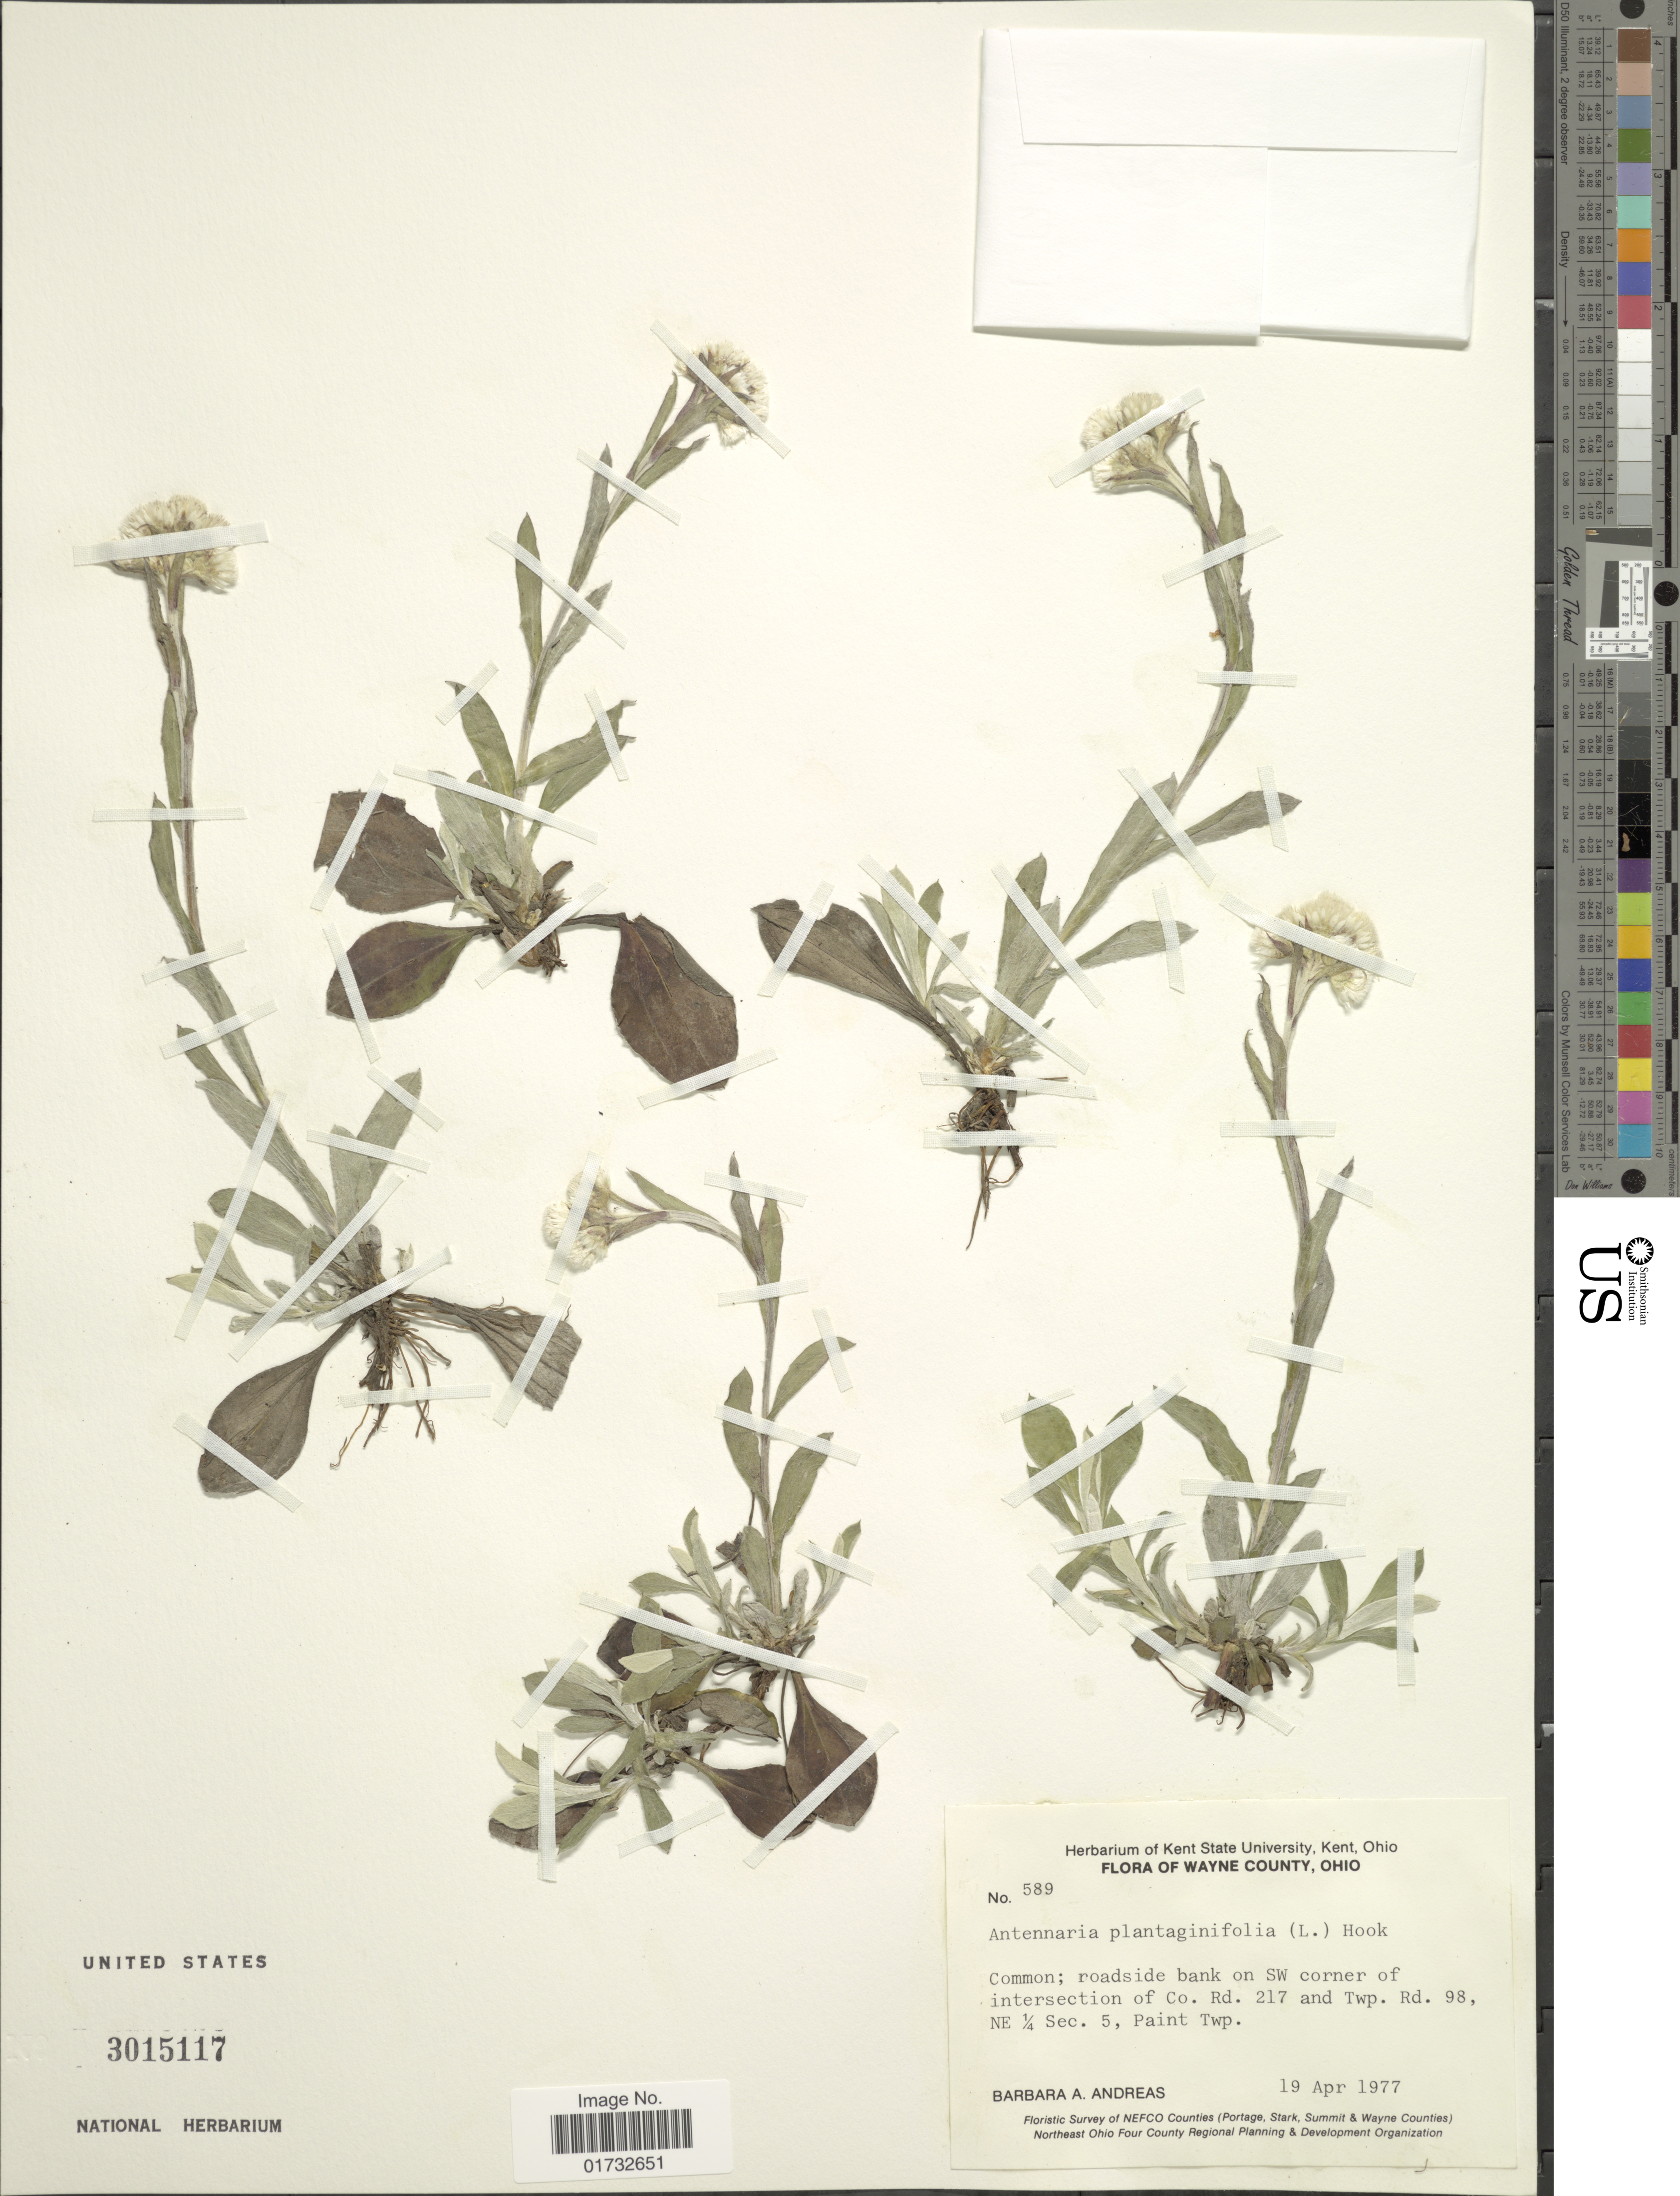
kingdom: Plantae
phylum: Tracheophyta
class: Magnoliopsida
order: Asterales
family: Asteraceae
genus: Antennaria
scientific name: Antennaria plantaginifolia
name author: (L.) Richardson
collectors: B. A. Andreas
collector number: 589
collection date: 1977-04-19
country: United States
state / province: Ohio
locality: Wayne County. SW corner of intersection of Co. Rd. 217 and Twp. Rd. 98, NE ¼ Sec. 5, Paint Twp.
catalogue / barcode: US 3015117